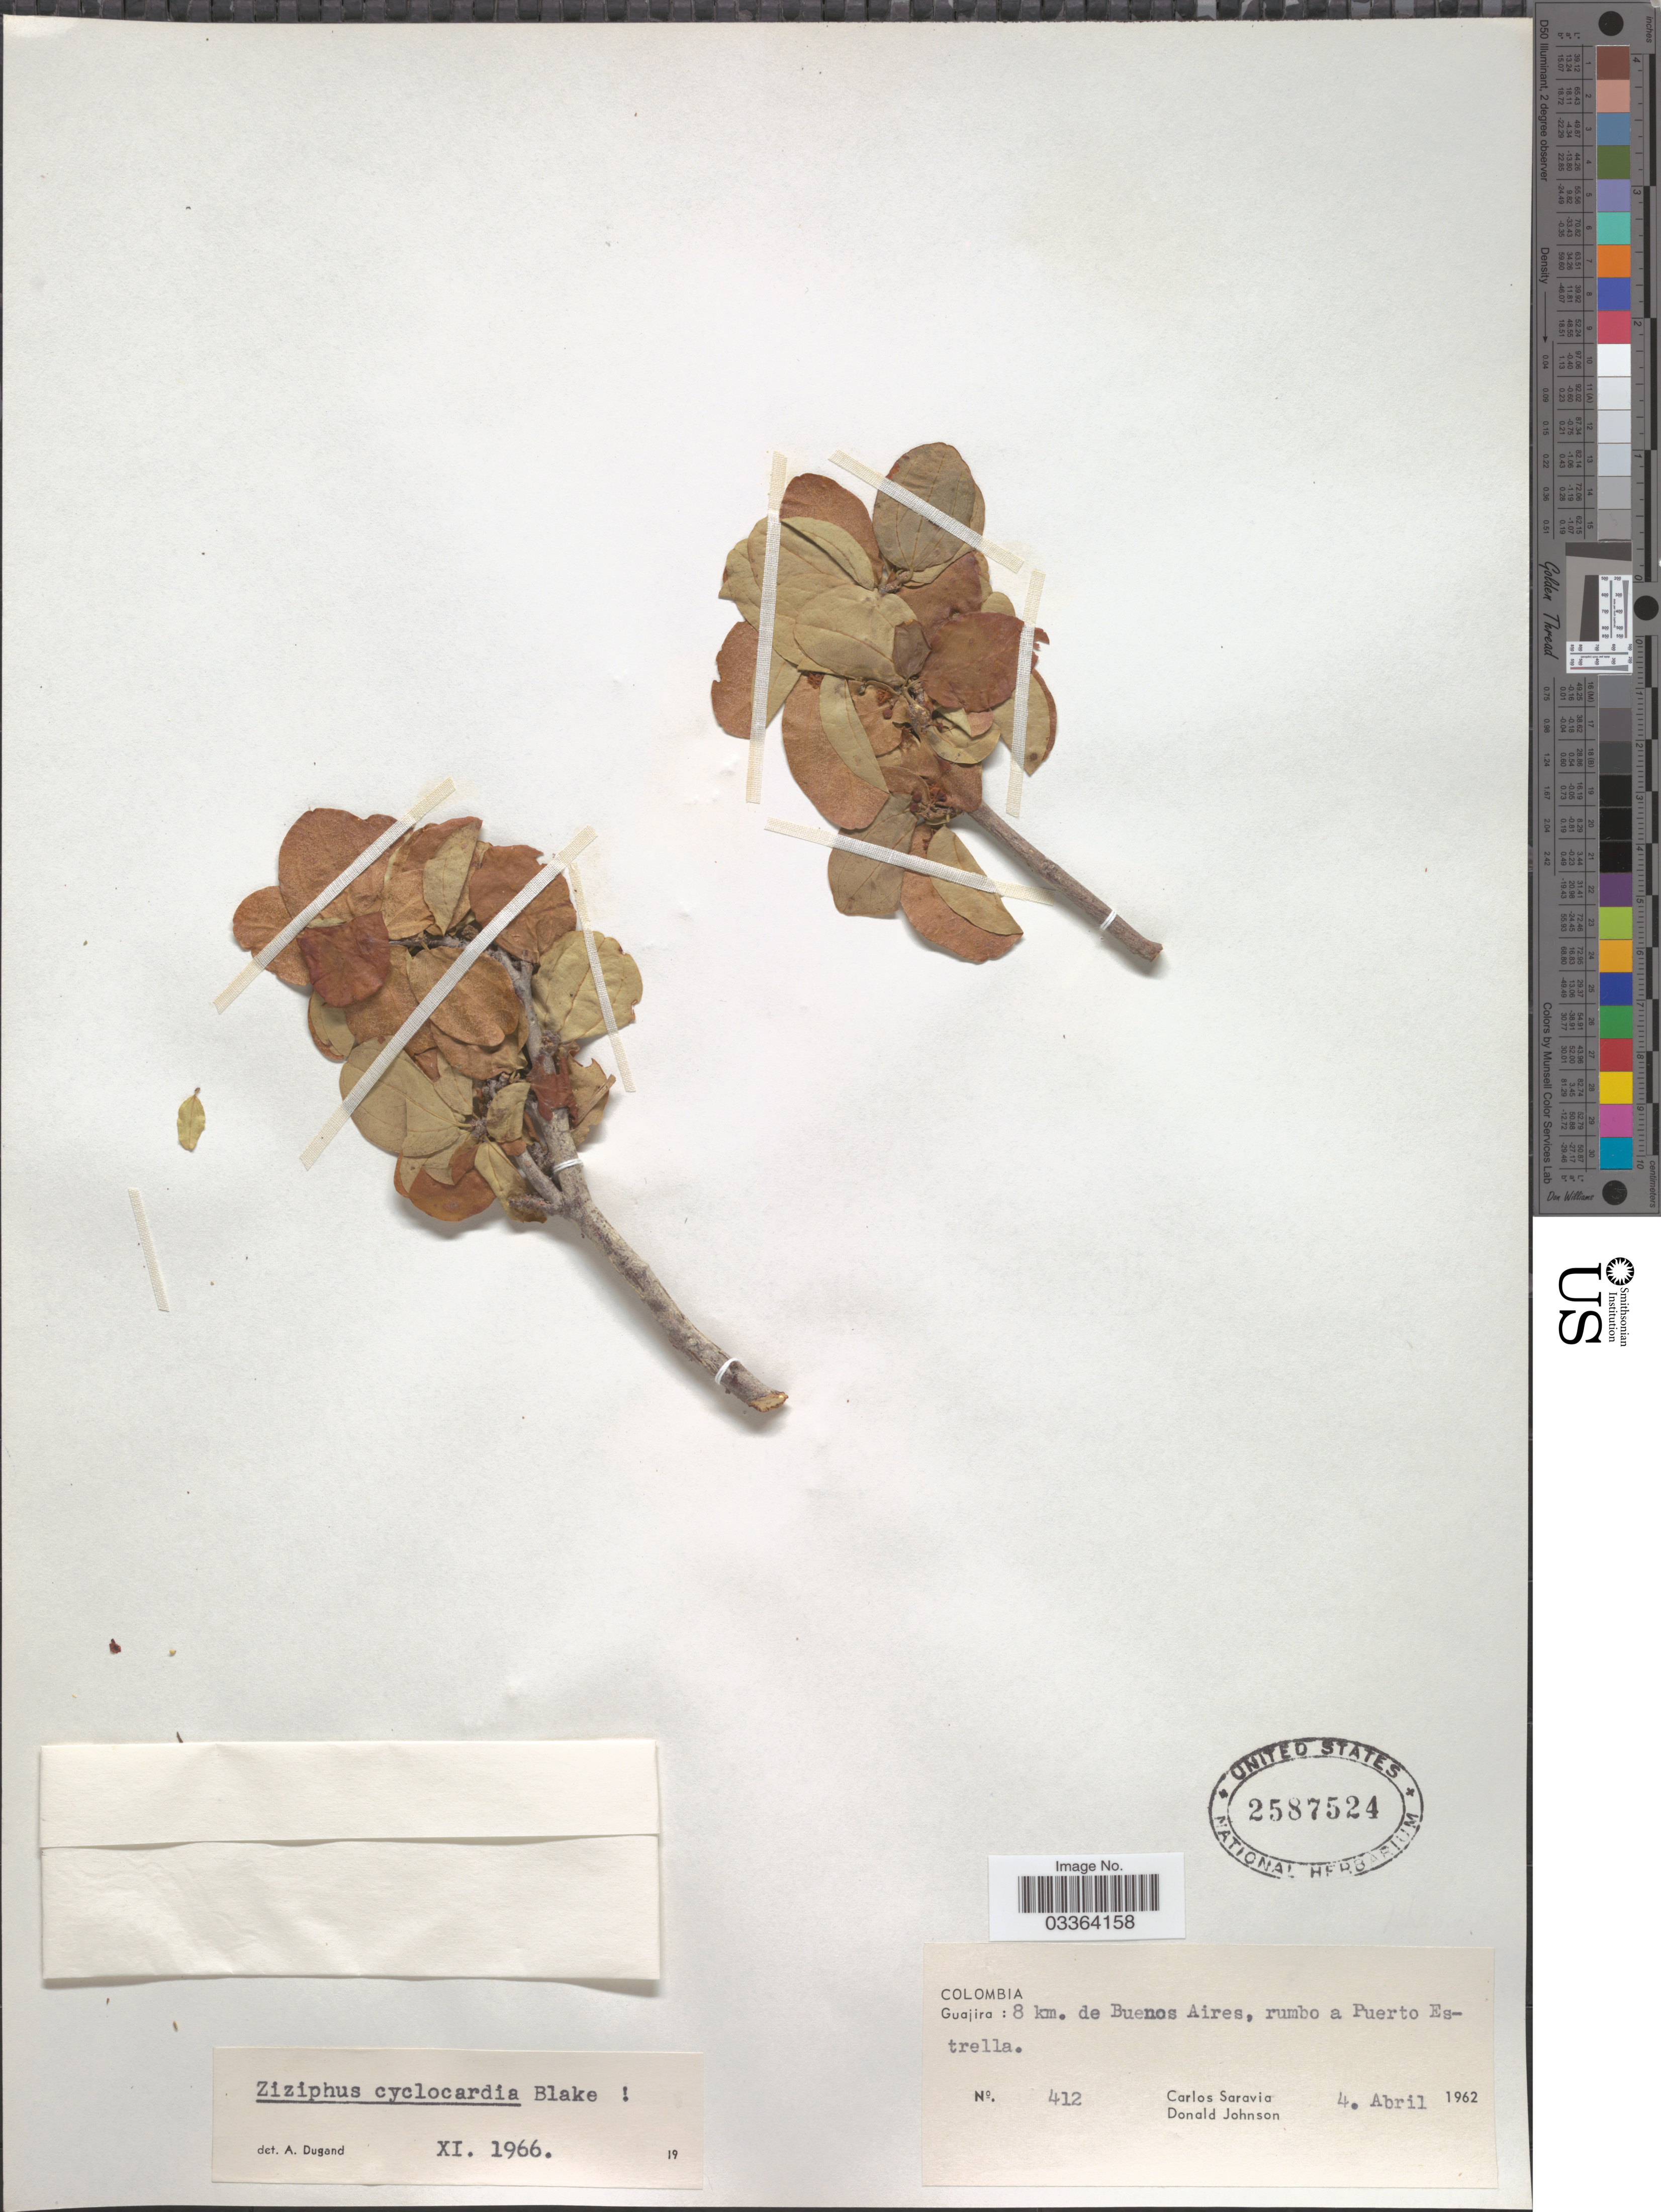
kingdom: Plantae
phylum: Tracheophyta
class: Magnoliopsida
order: Rosales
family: Rhamnaceae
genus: Ziziphus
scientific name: Ziziphus cyclocardia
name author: S.F. Blake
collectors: C. Saravia & D. Johnson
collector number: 412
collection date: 1962-04-04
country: Colombia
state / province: La Guajira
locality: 8 km. de Buenos Aires, rumbo a Puerto Estrella.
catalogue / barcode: US 2587524